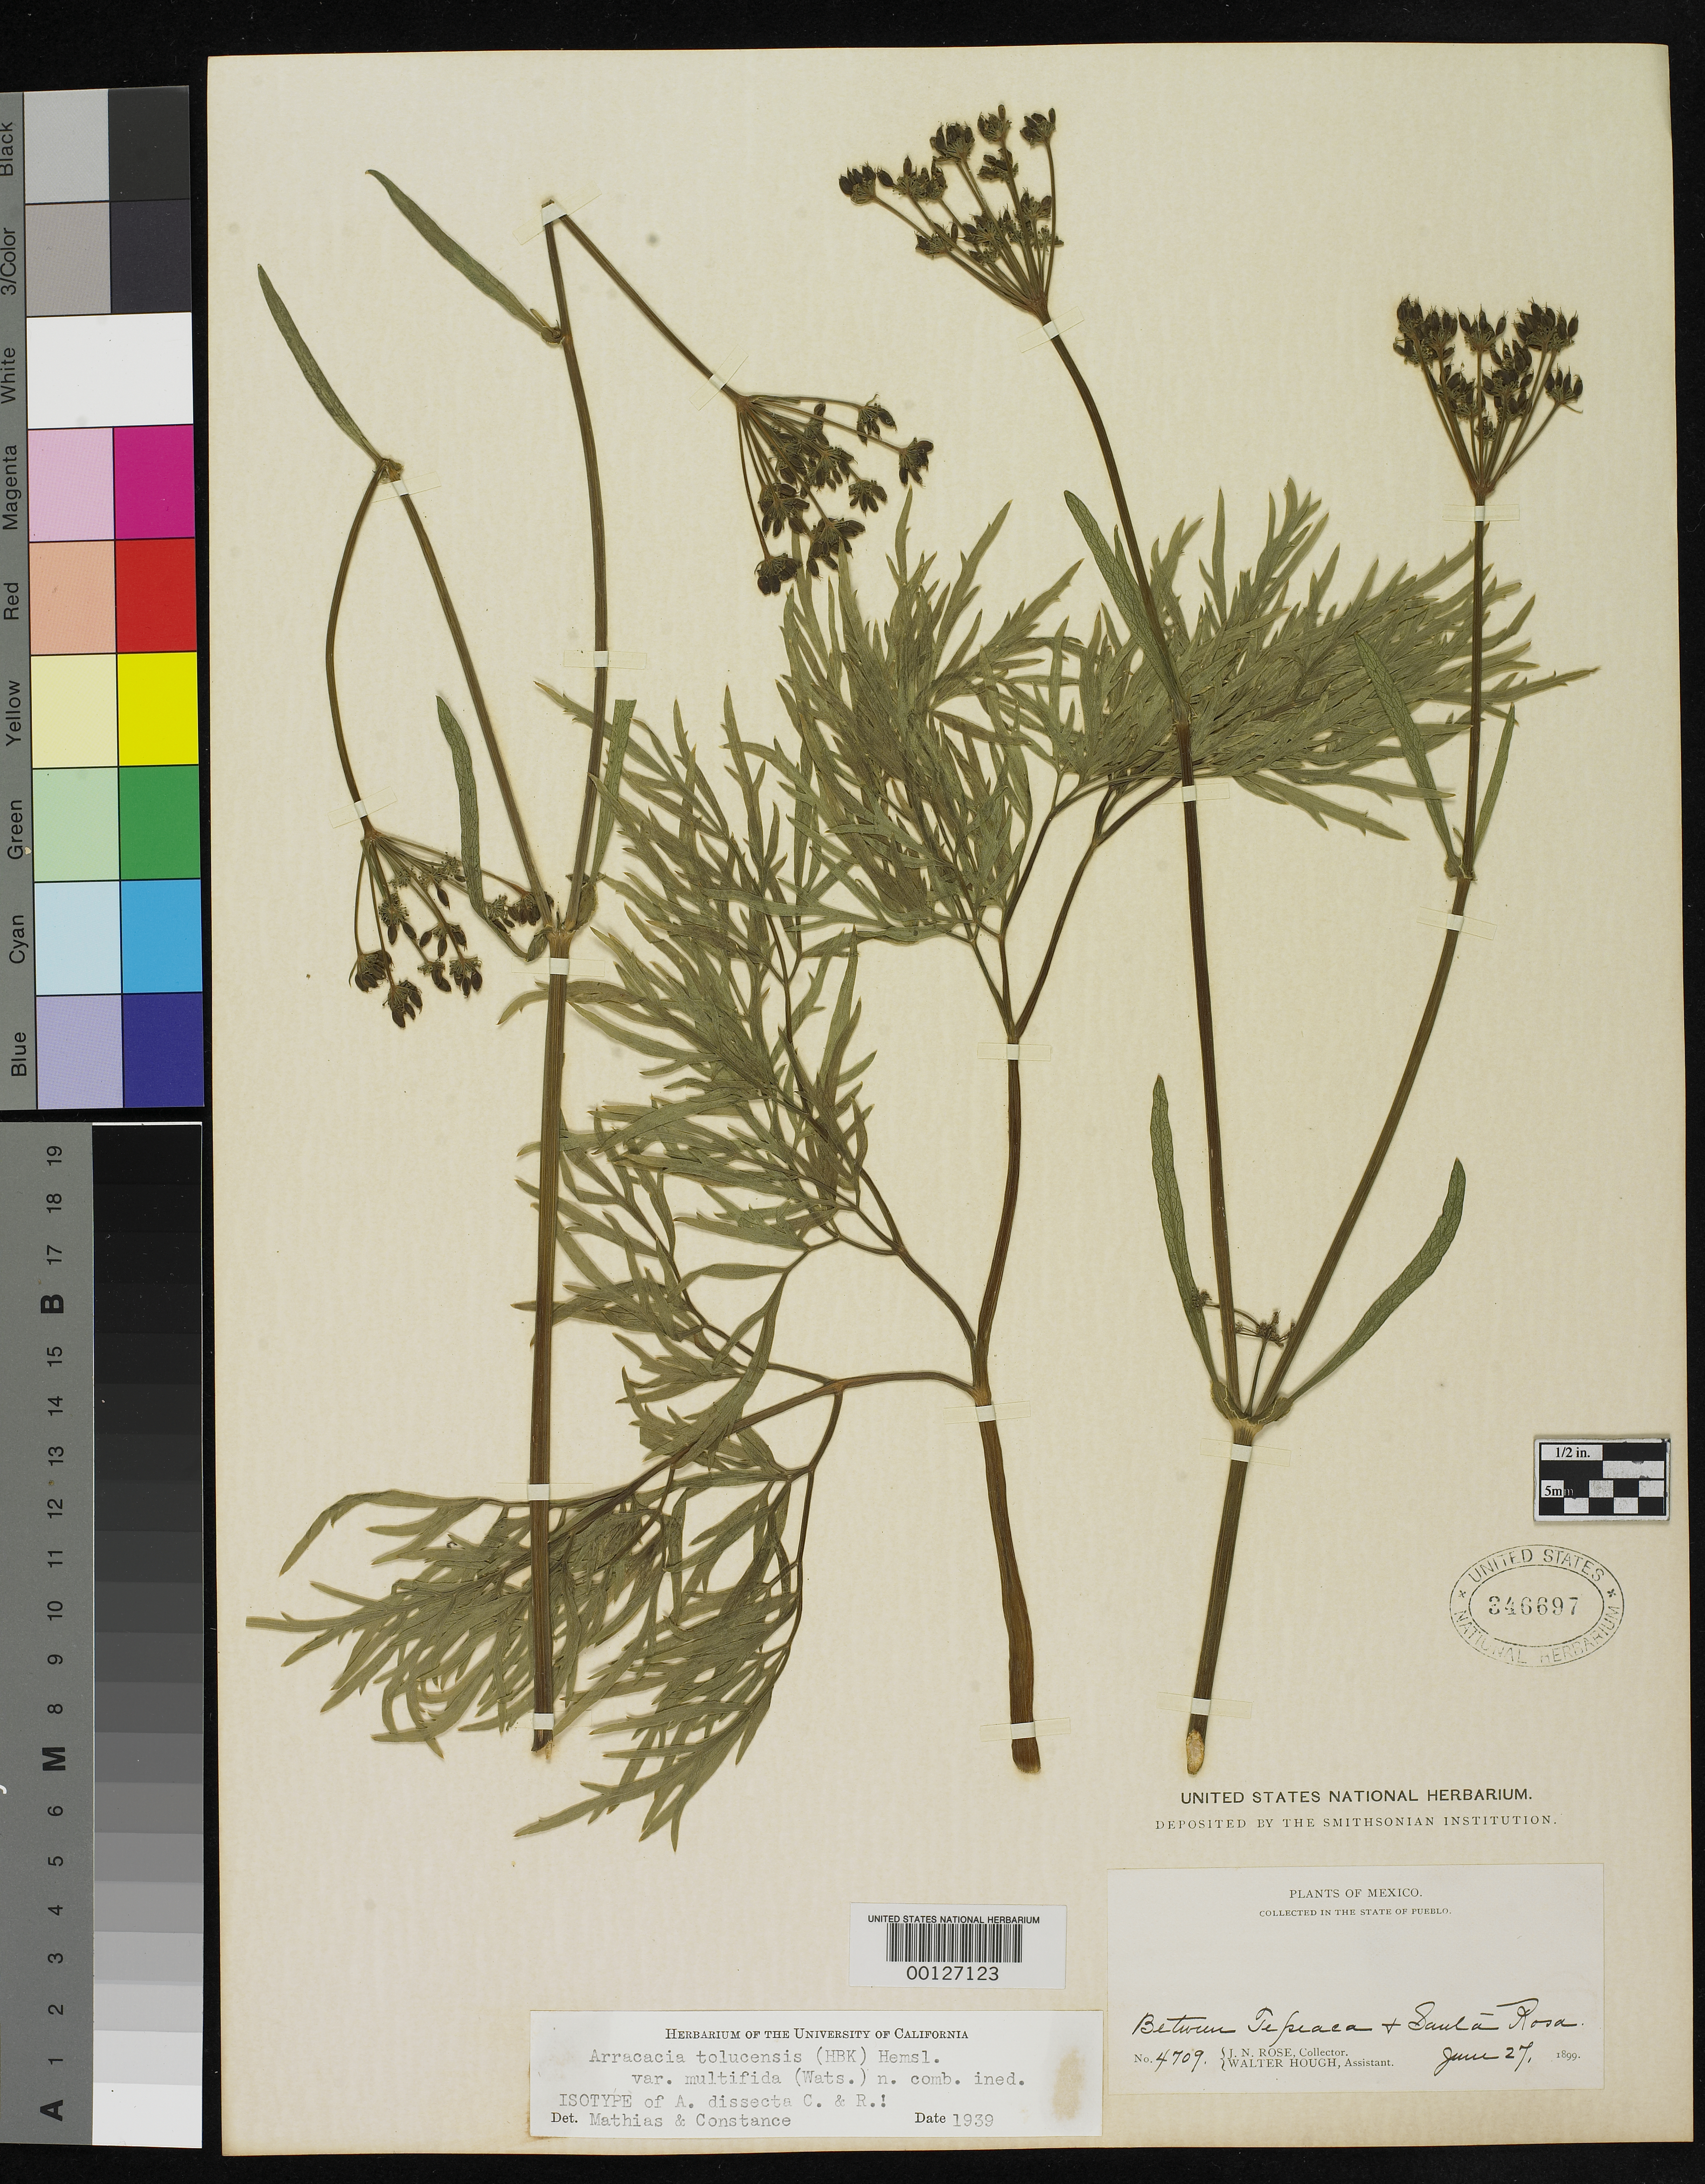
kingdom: Plantae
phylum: Tracheophyta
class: Magnoliopsida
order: Apiales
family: Apiaceae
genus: Arracacia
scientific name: Arracacia dissecta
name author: J.M. Coult. & Rose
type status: Type Collection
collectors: J. N. Rose & W. Hough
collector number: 4709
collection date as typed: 27 Jun 1899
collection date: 1899-06-27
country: Mexico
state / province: Puebla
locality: Between Tepeaca & Santa Rosa.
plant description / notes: One of five original, consecutively numbered sheets at US (USNH 346693-346697). USNH 346693 annotated by Mathias & Constance as "TYPE" (and the others as isotypes) but no sheet is indicated as the (holo)type by protologue citation or original annotations.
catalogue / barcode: US 343397